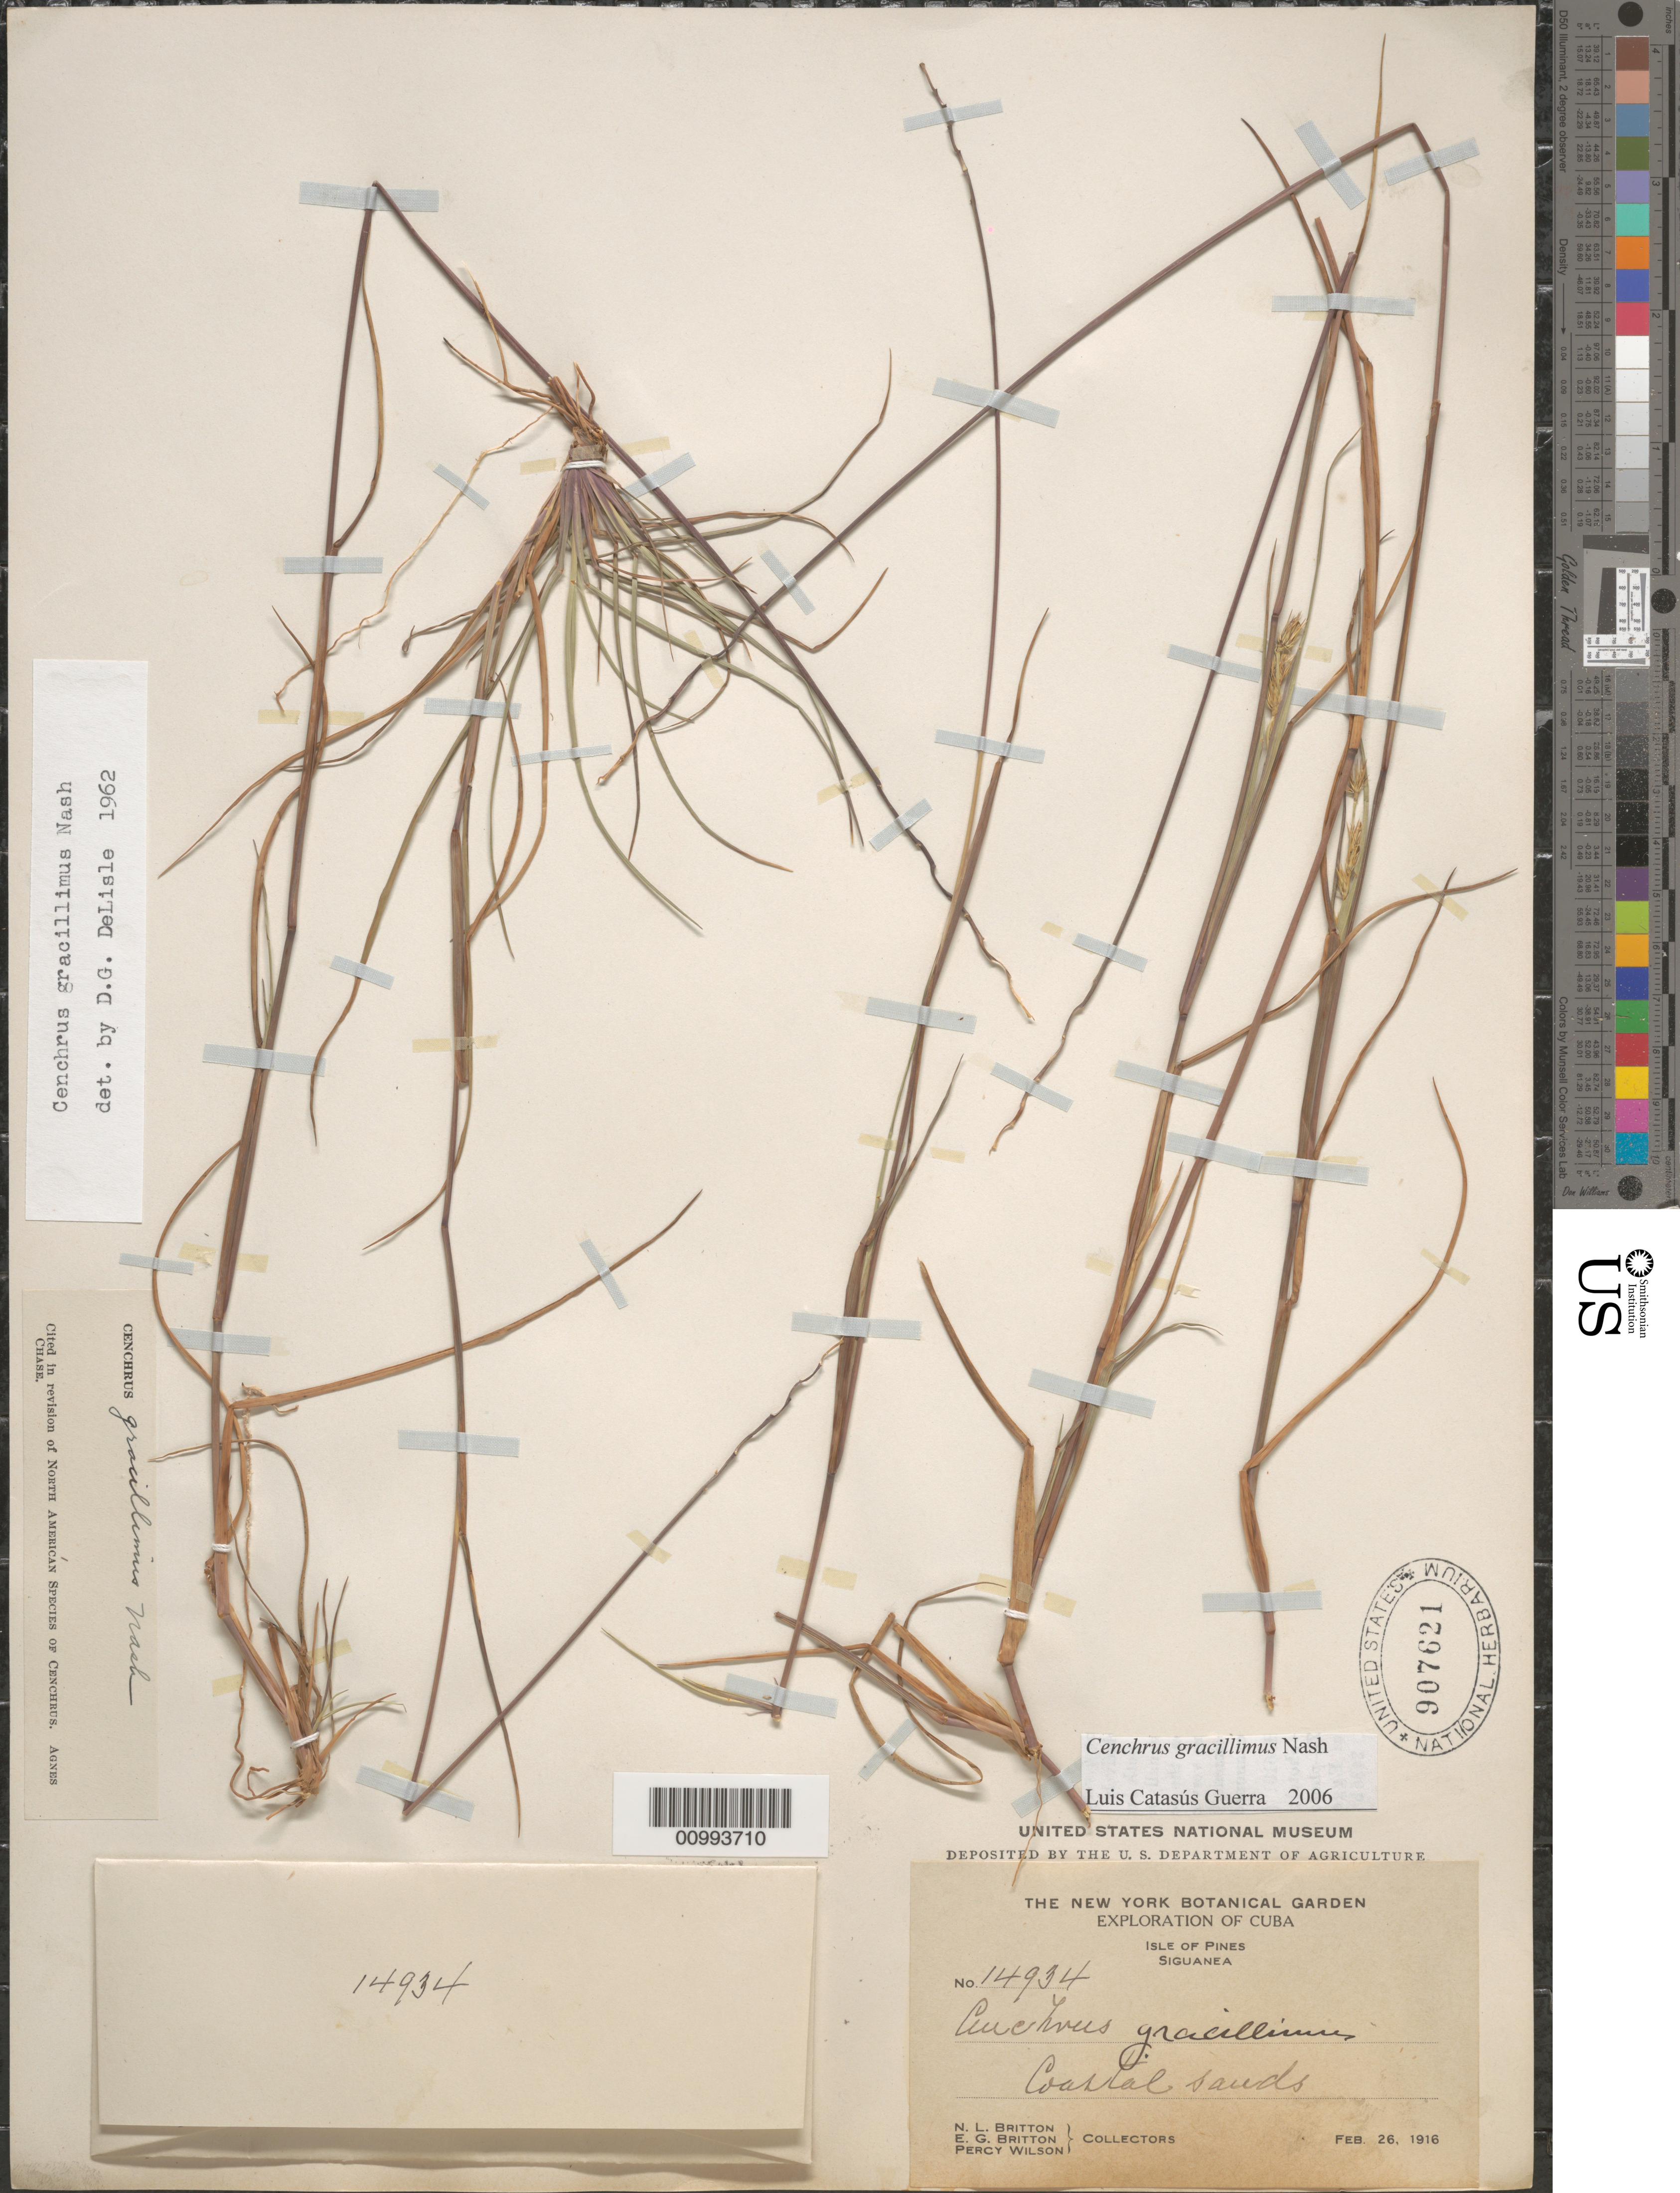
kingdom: Plantae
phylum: Tracheophyta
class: Liliopsida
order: Poales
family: Poaceae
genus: Cenchrus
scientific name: Cenchrus gracillimus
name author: Nash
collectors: N. Britton, E. G. Britton & P. Wilson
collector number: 14934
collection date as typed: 26 Feb 1916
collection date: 1916-02-26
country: Cuba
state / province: Isla de la Juventud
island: Isla de la Juventud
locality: Siguanea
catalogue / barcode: US 907621